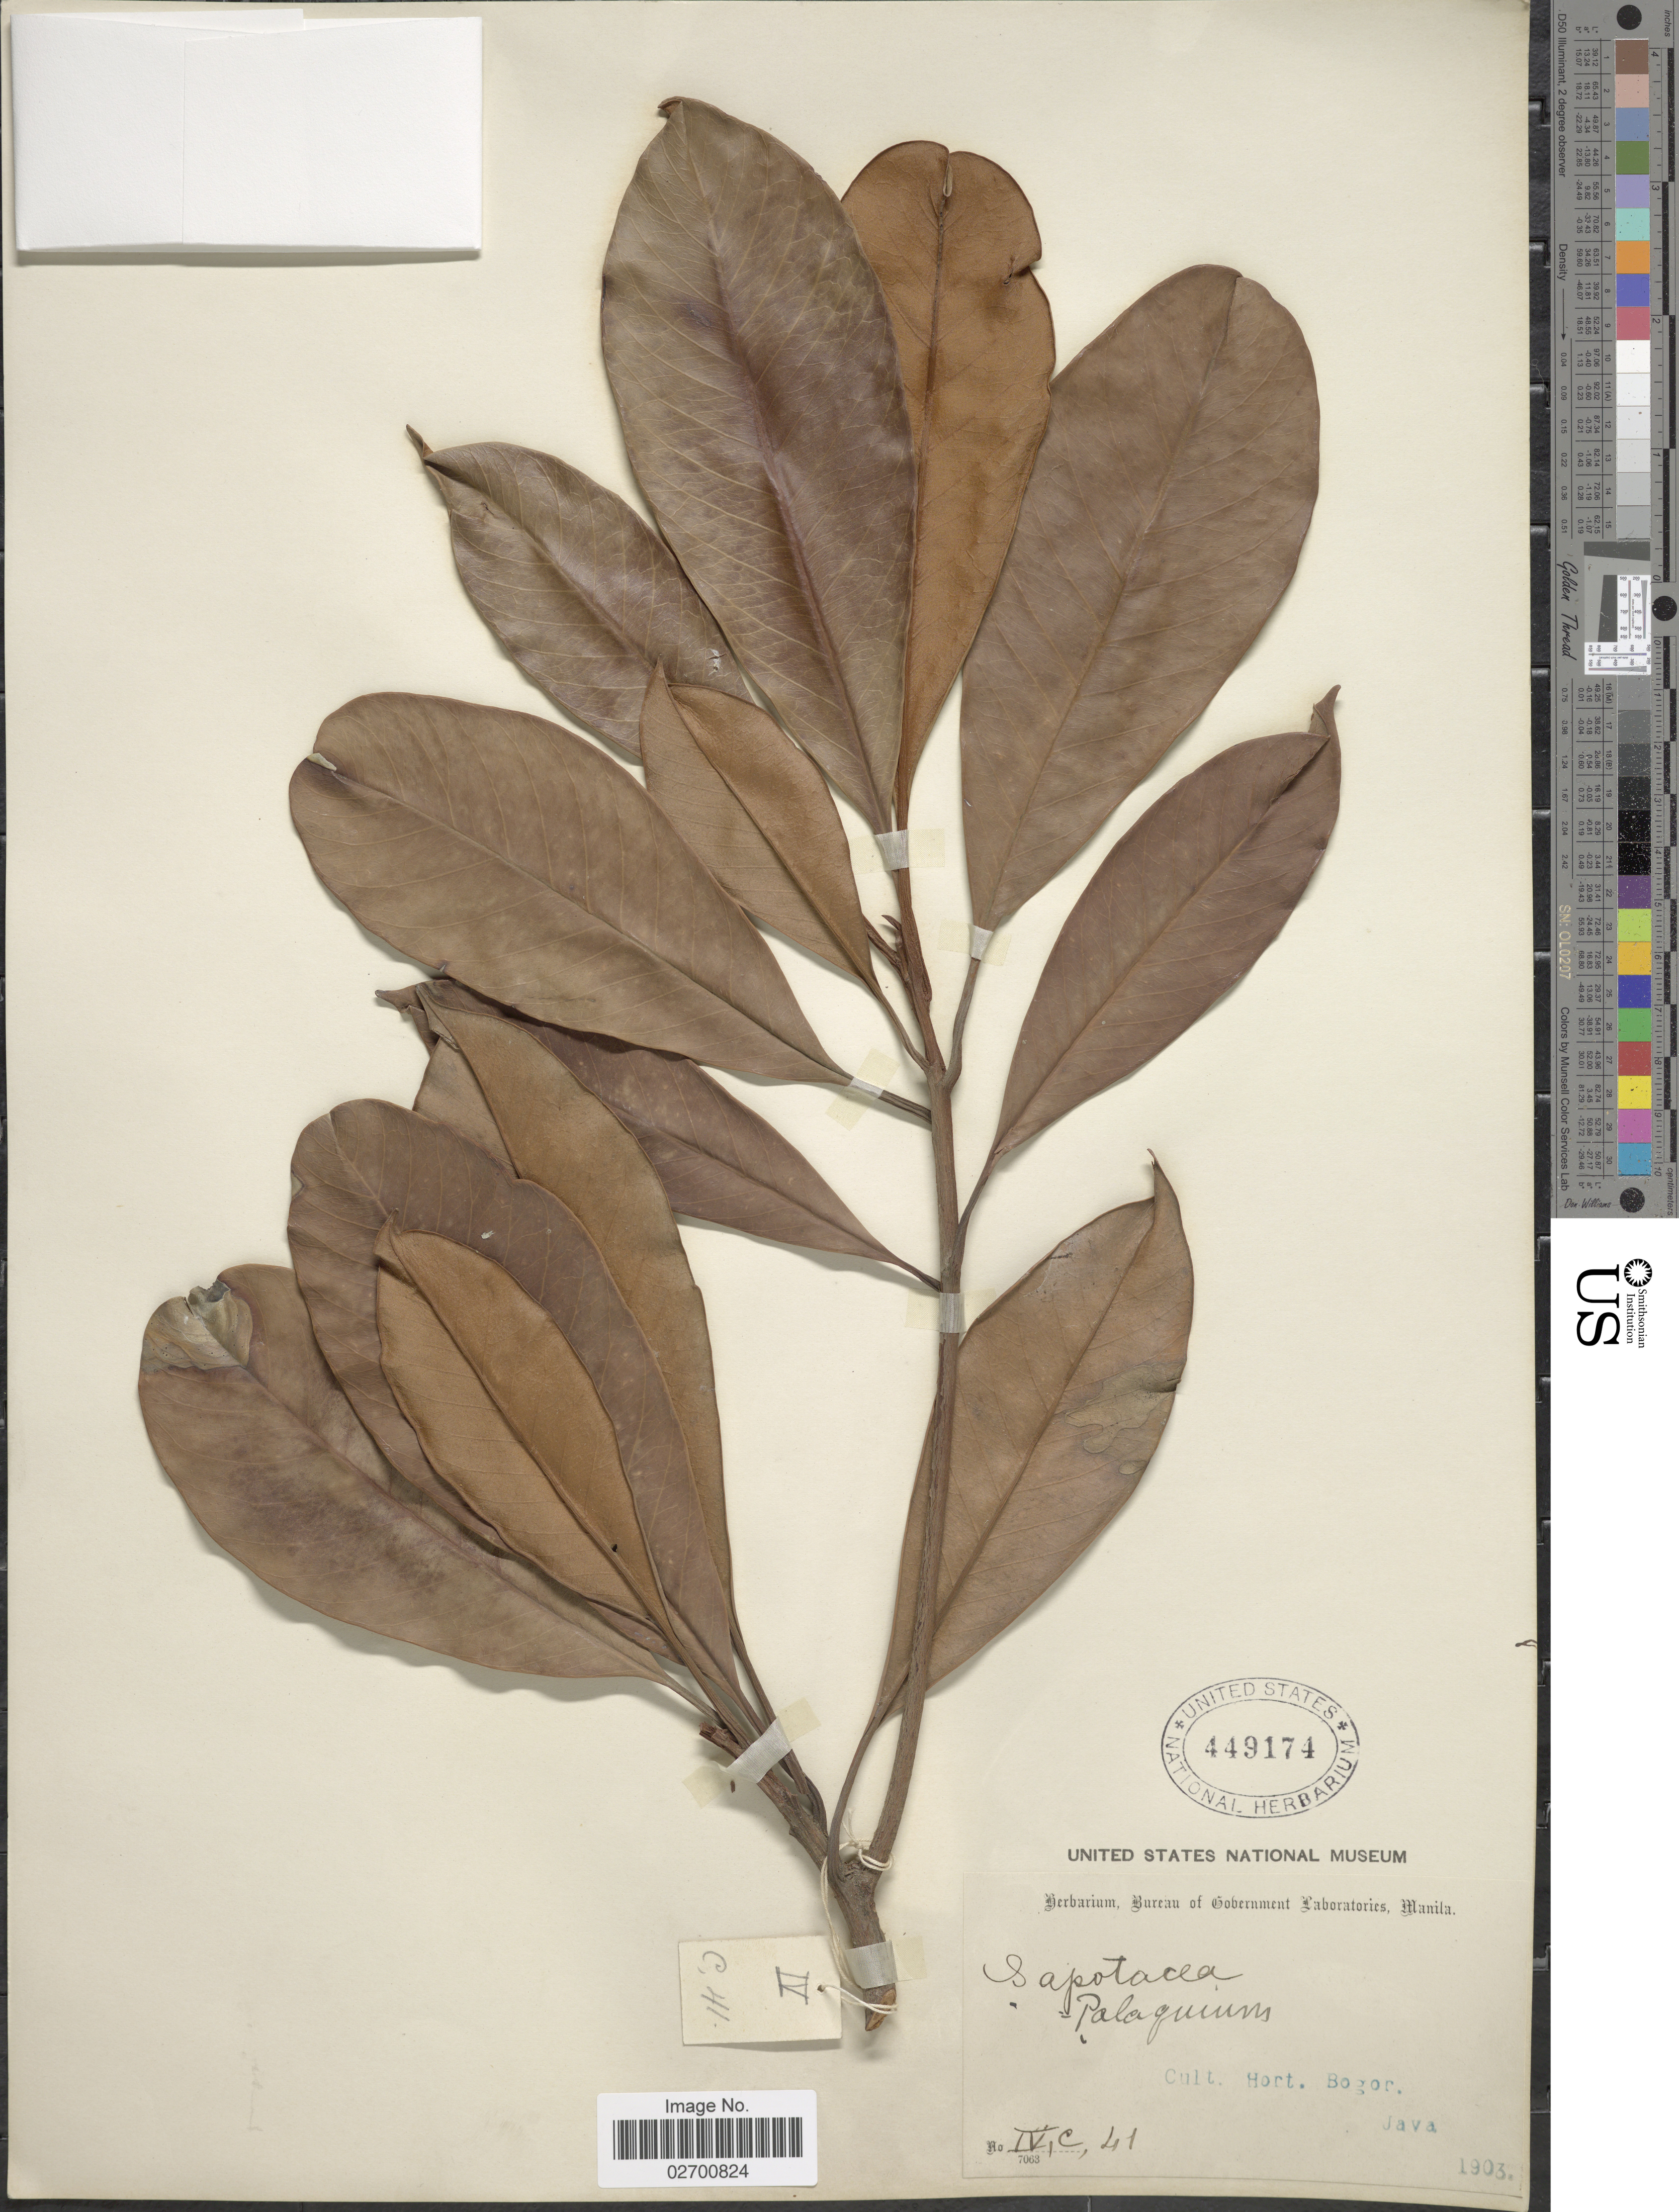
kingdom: Plantae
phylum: Tracheophyta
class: Magnoliopsida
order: Ericales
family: Sapotaceae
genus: Palaquium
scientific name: Palaquium sp.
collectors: Ex herb. Bureau of Government Laboratories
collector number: IV, C, 41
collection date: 1903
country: Indonesia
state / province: Java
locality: Cult. Hort. Bogor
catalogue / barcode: US 449174